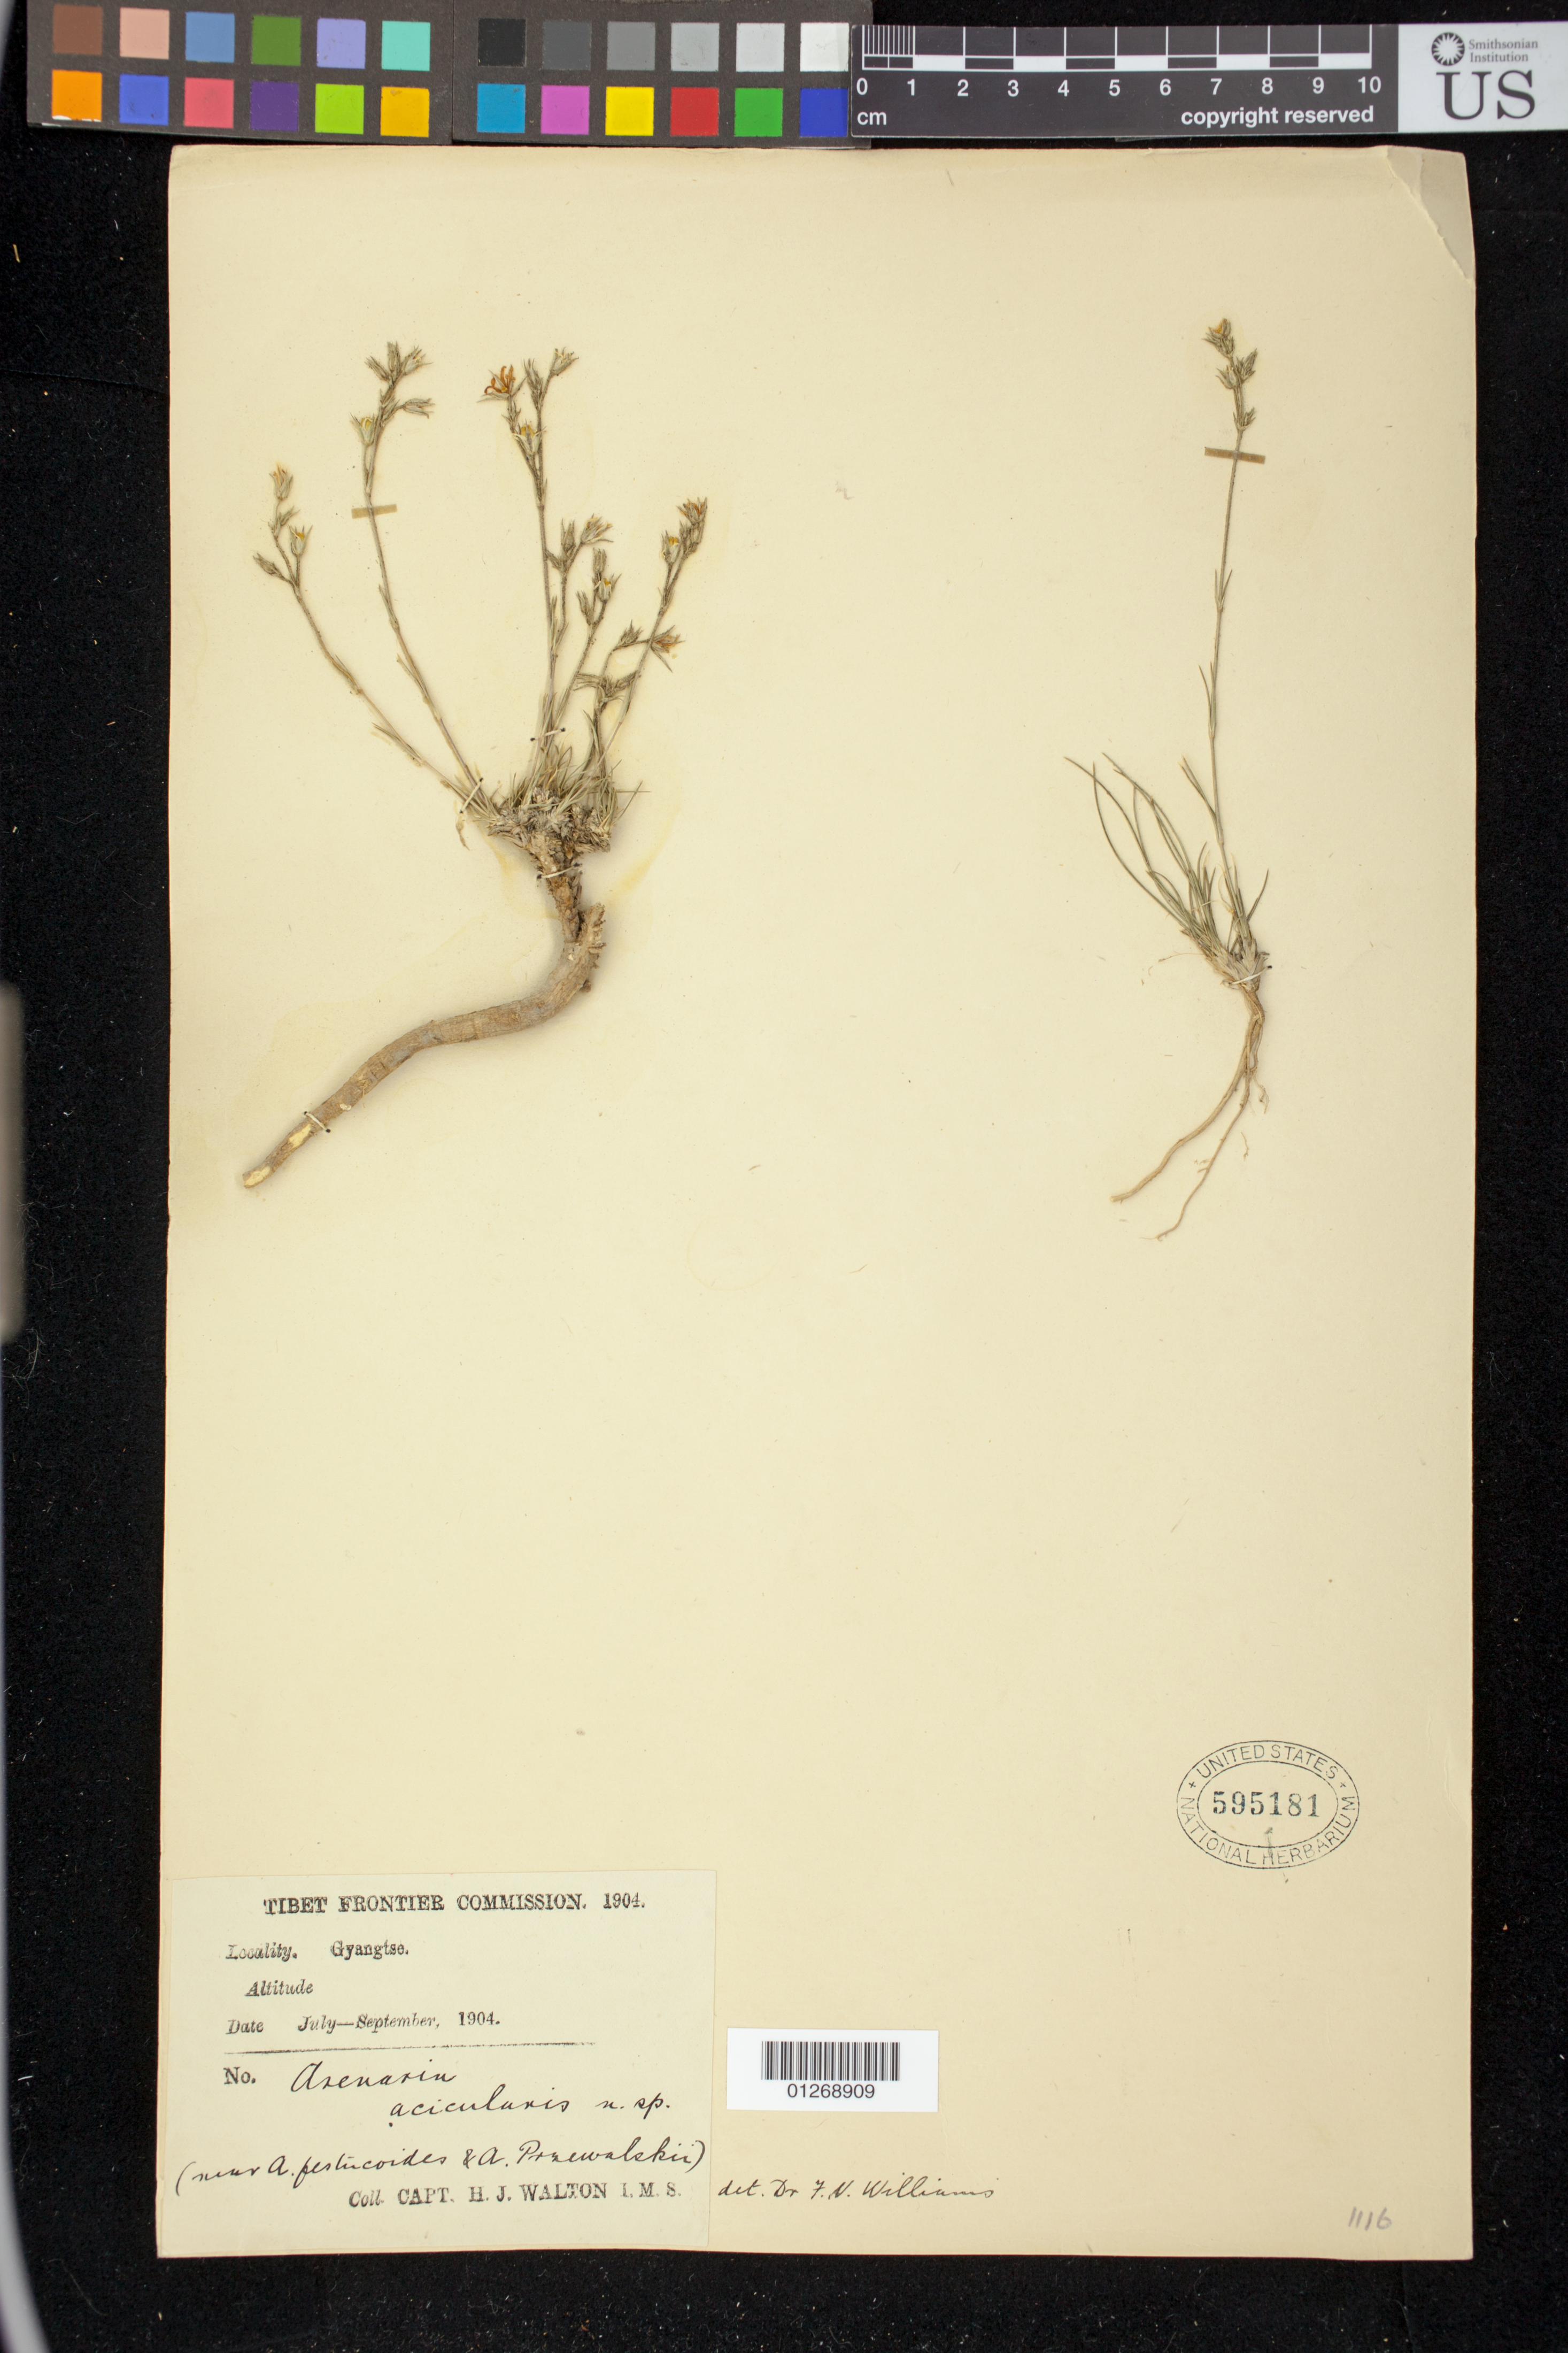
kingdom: Plantae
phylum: Tracheophyta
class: Magnoliopsida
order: Caryophyllales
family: Caryophyllaceae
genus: Arenaria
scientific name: Arenaria acicularis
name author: F.N. Williams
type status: Syntype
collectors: H. Walton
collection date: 1904-07/1904-09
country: China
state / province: Xizang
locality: Gyangtse.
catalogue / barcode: US 595181